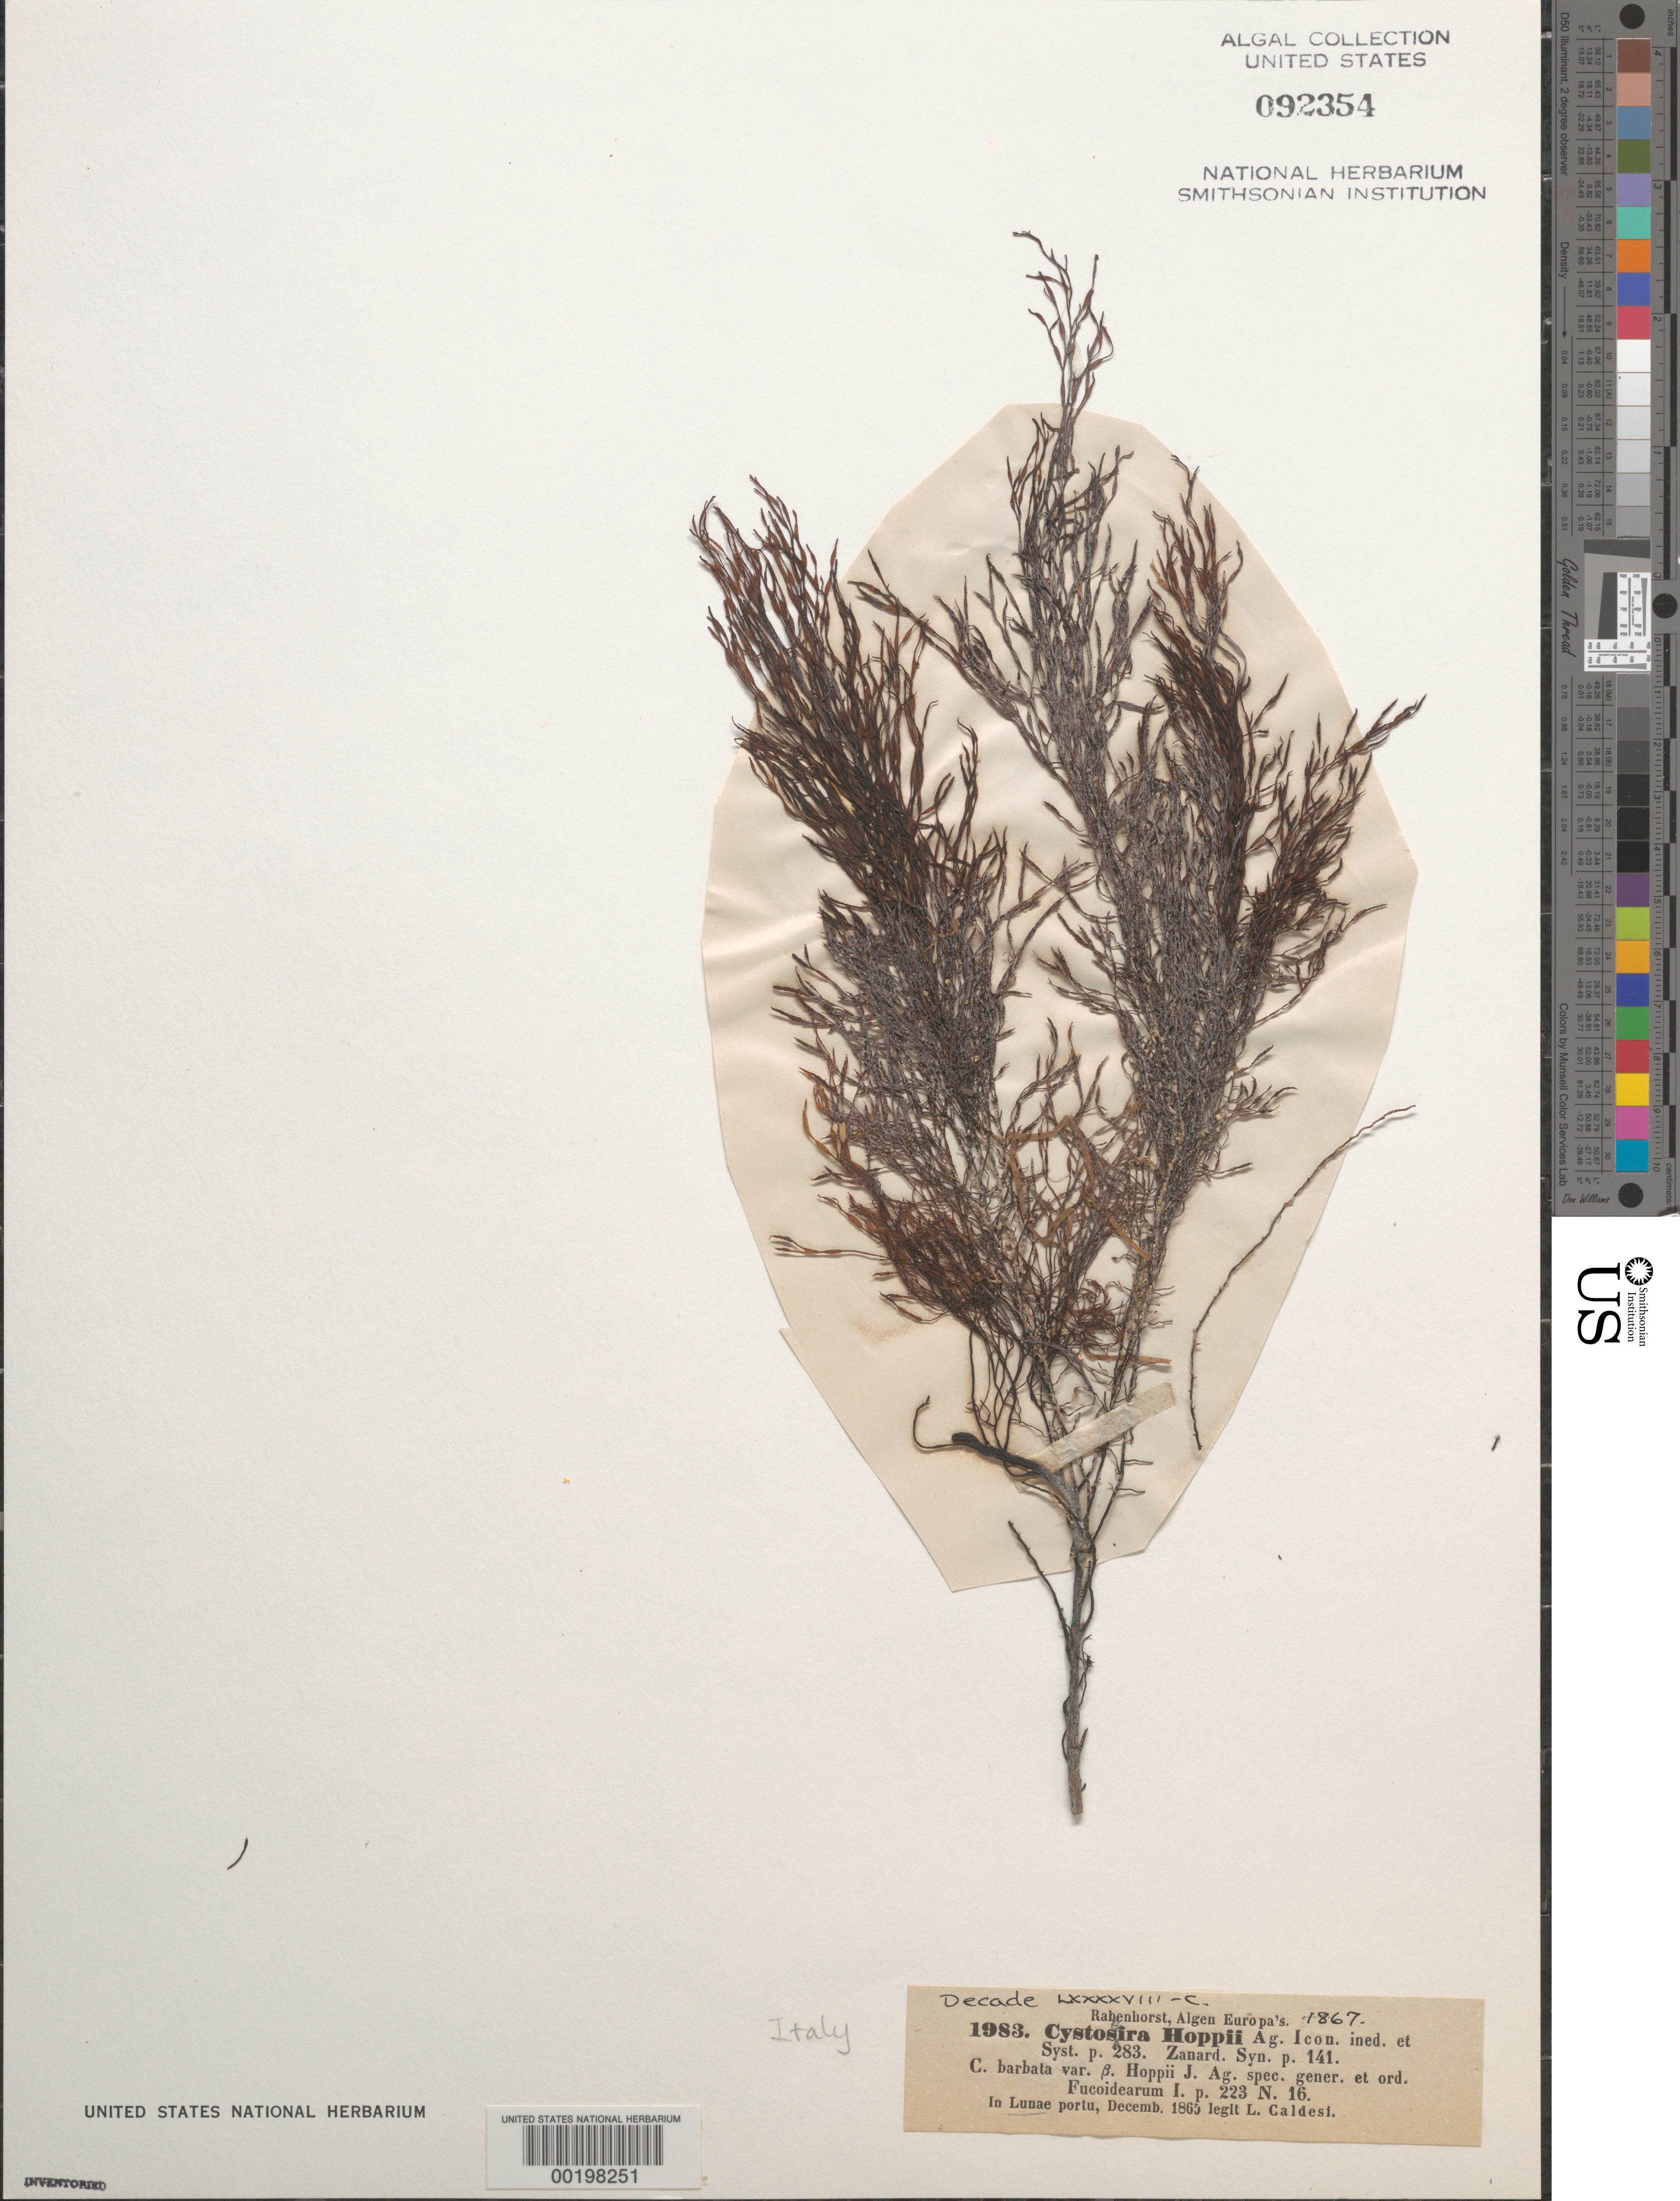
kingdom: Chromista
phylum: Ochrophyta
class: Phaeophyceae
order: Fucales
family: Sargassaceae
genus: Gongolaria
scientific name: Gongolaria barbata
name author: (Stackh.) Kuntze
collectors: L. Caldesi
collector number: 1983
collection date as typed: Dec 1865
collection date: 1865-12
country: Italy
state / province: Sardegna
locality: Luna harbor (lunae portu)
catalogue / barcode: US 92354